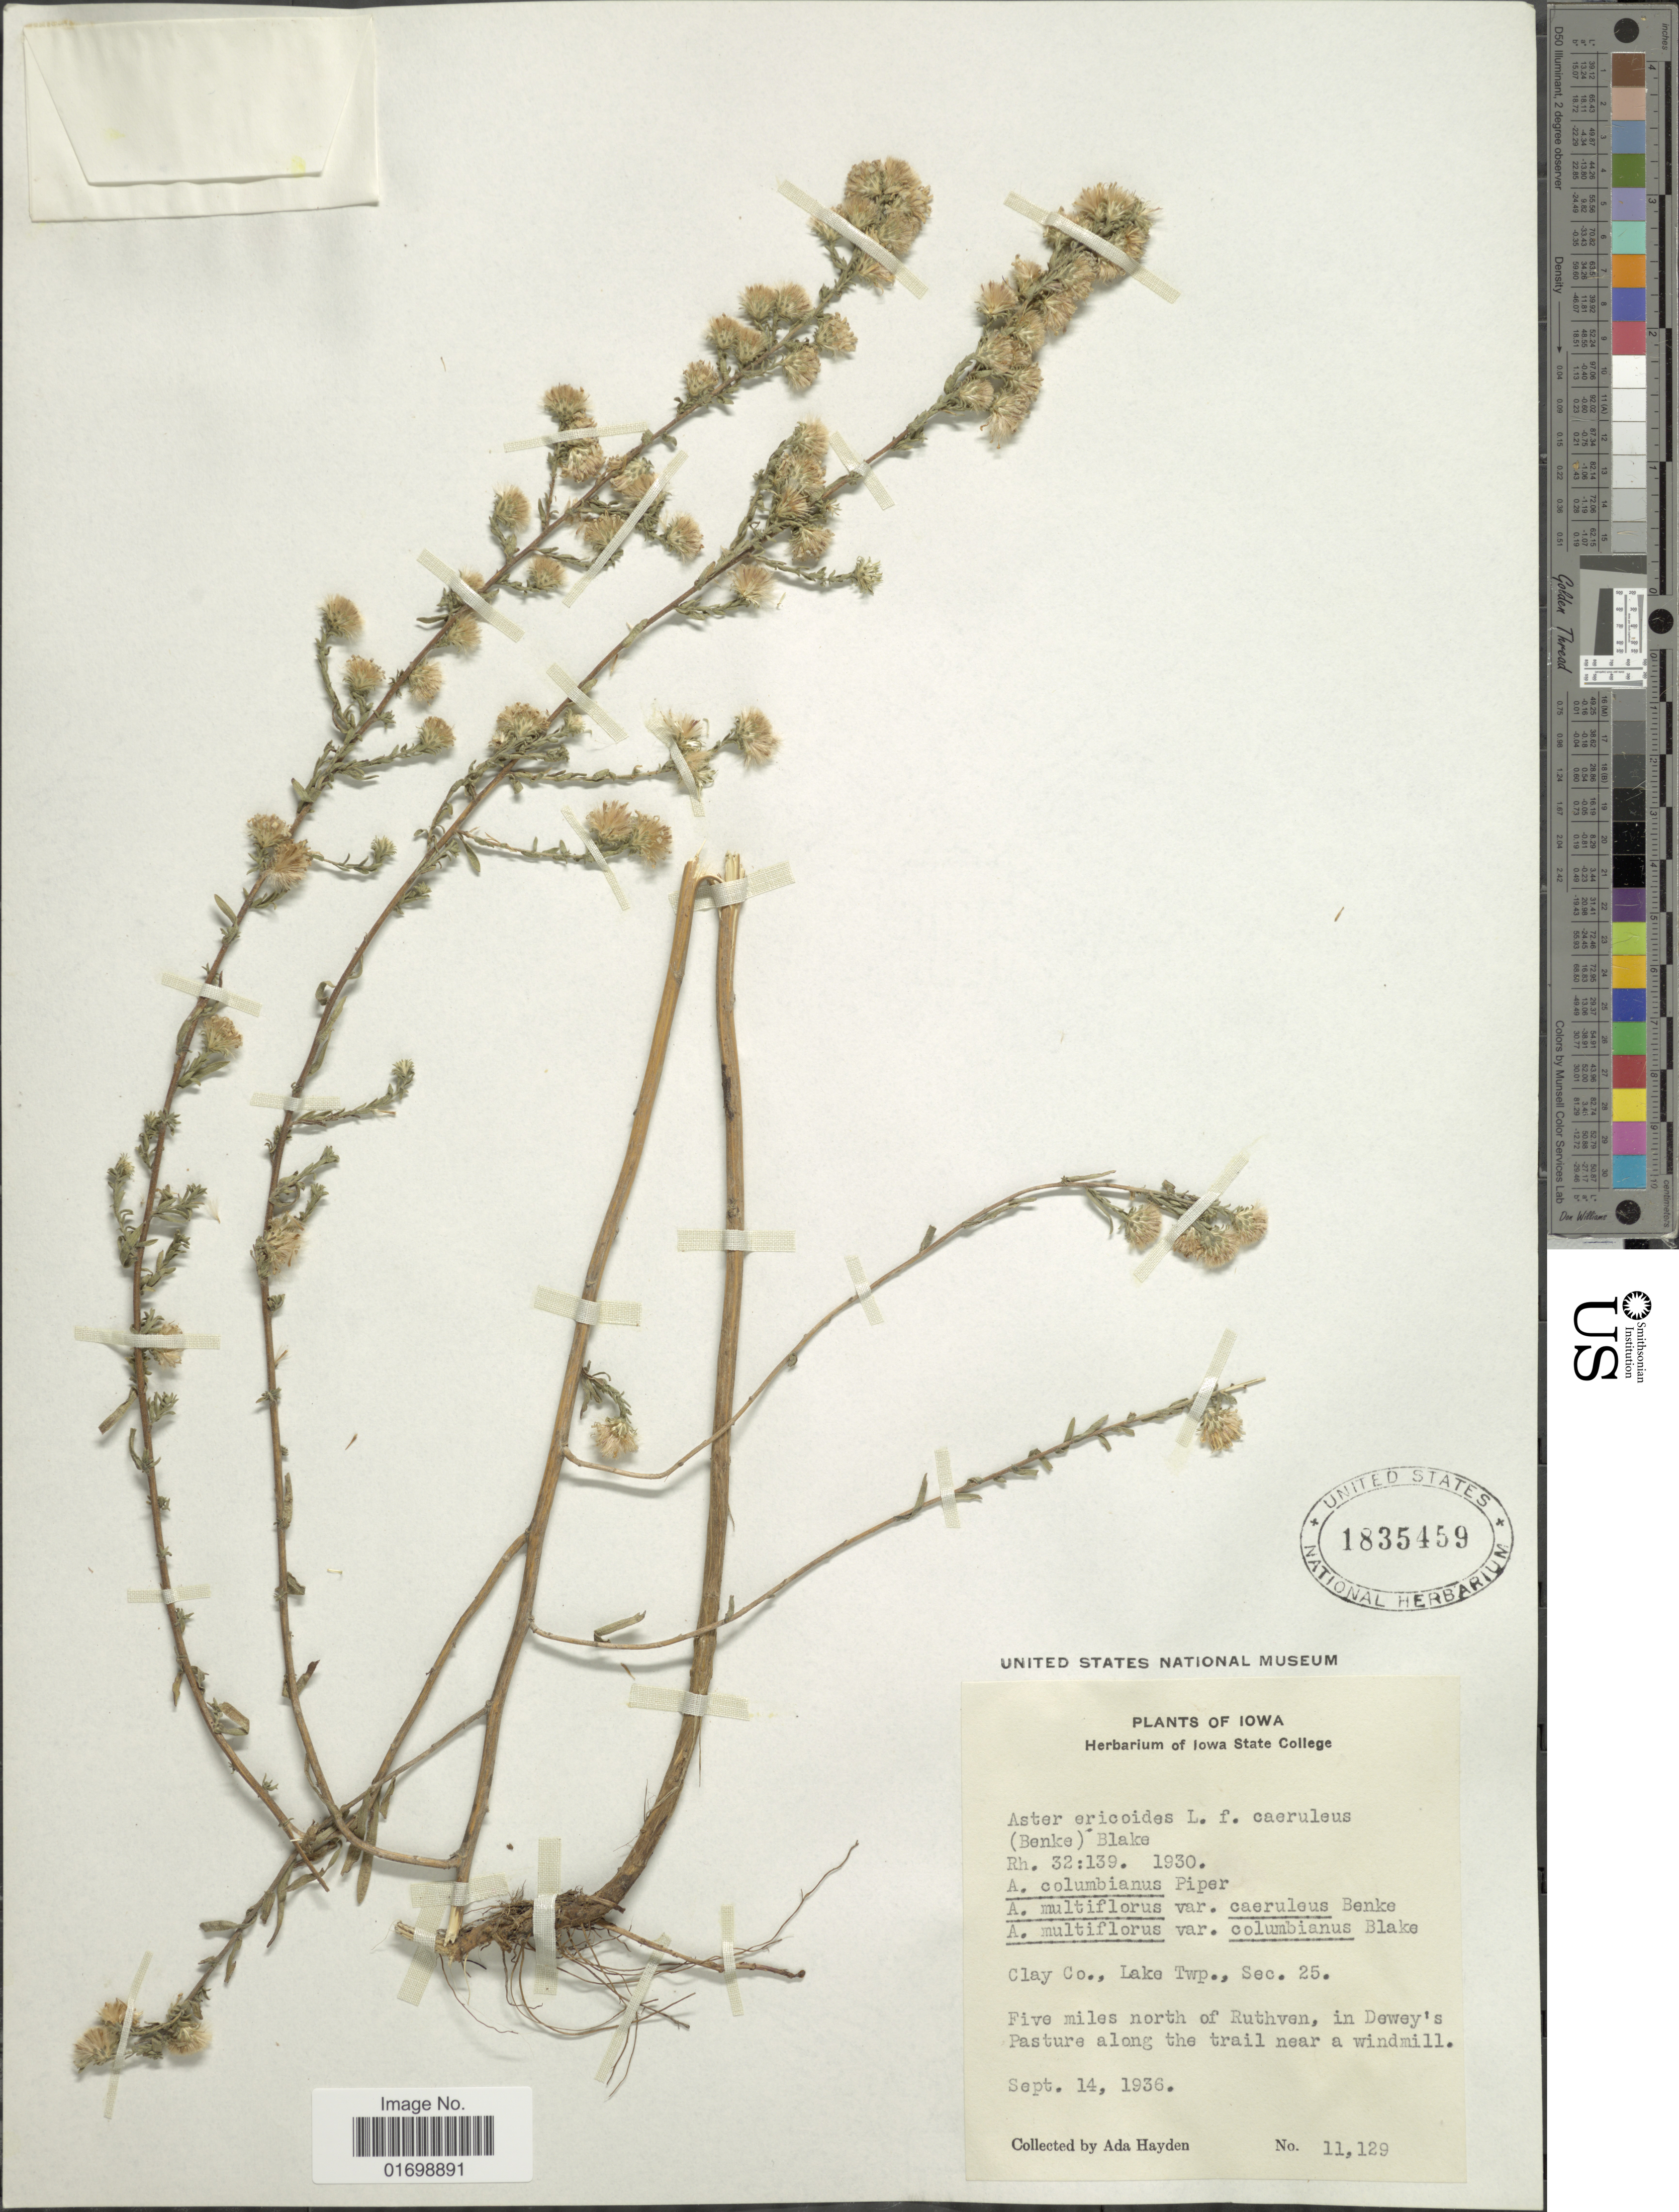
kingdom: Plantae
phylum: Tracheophyta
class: Magnoliopsida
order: Asterales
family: Asteraceae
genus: Symphyotrichum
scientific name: Symphyotrichum ericoides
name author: (L.) G.L. Nesom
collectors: Ada Hayden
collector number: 11129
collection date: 1936-09-14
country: United States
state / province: Iowa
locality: Clay Co., Lake Twp., Sec. 25, five miles north of Rithven, in Dewey's Pasture along the trail near a windmill.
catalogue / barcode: US 1835459